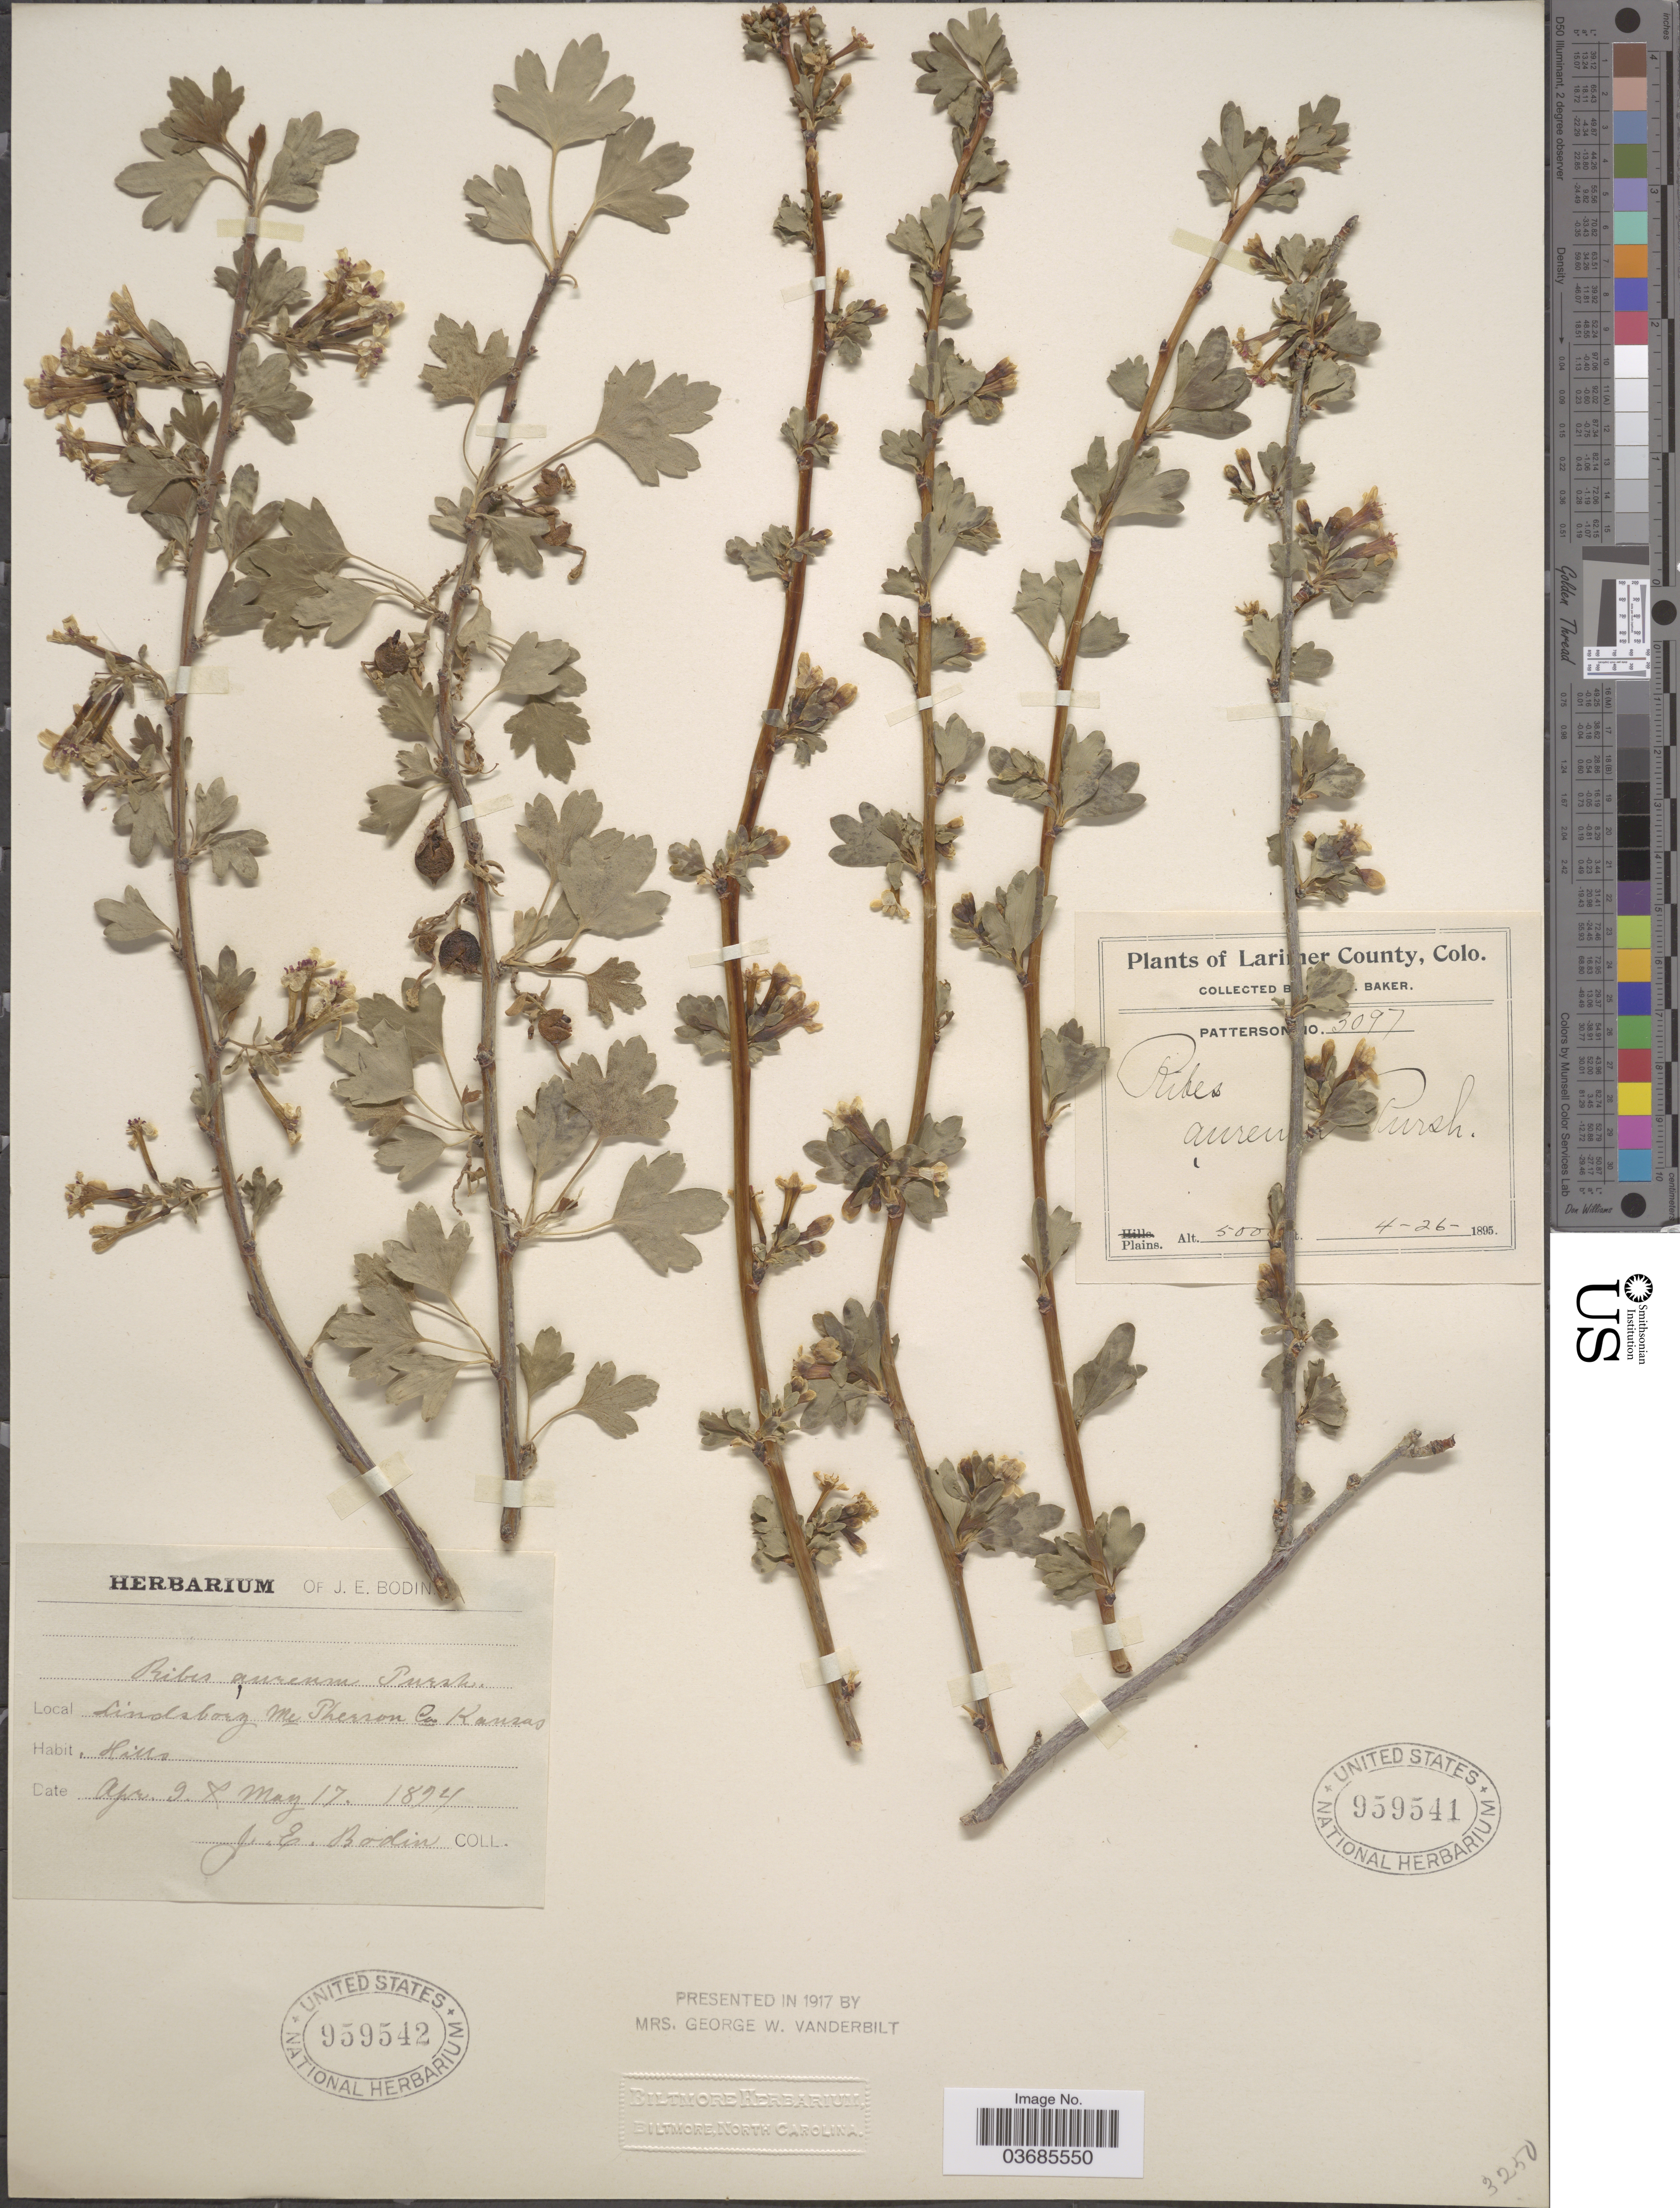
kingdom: Plantae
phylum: Tracheophyta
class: Magnoliopsida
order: Saxifragales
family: Grossulariaceae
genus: Ribes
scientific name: Ribes aureum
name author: Pursh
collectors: C. F. Baker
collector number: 3097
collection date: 1895-04-26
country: United States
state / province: Colorado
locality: Larimer County.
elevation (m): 152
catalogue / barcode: US 959541